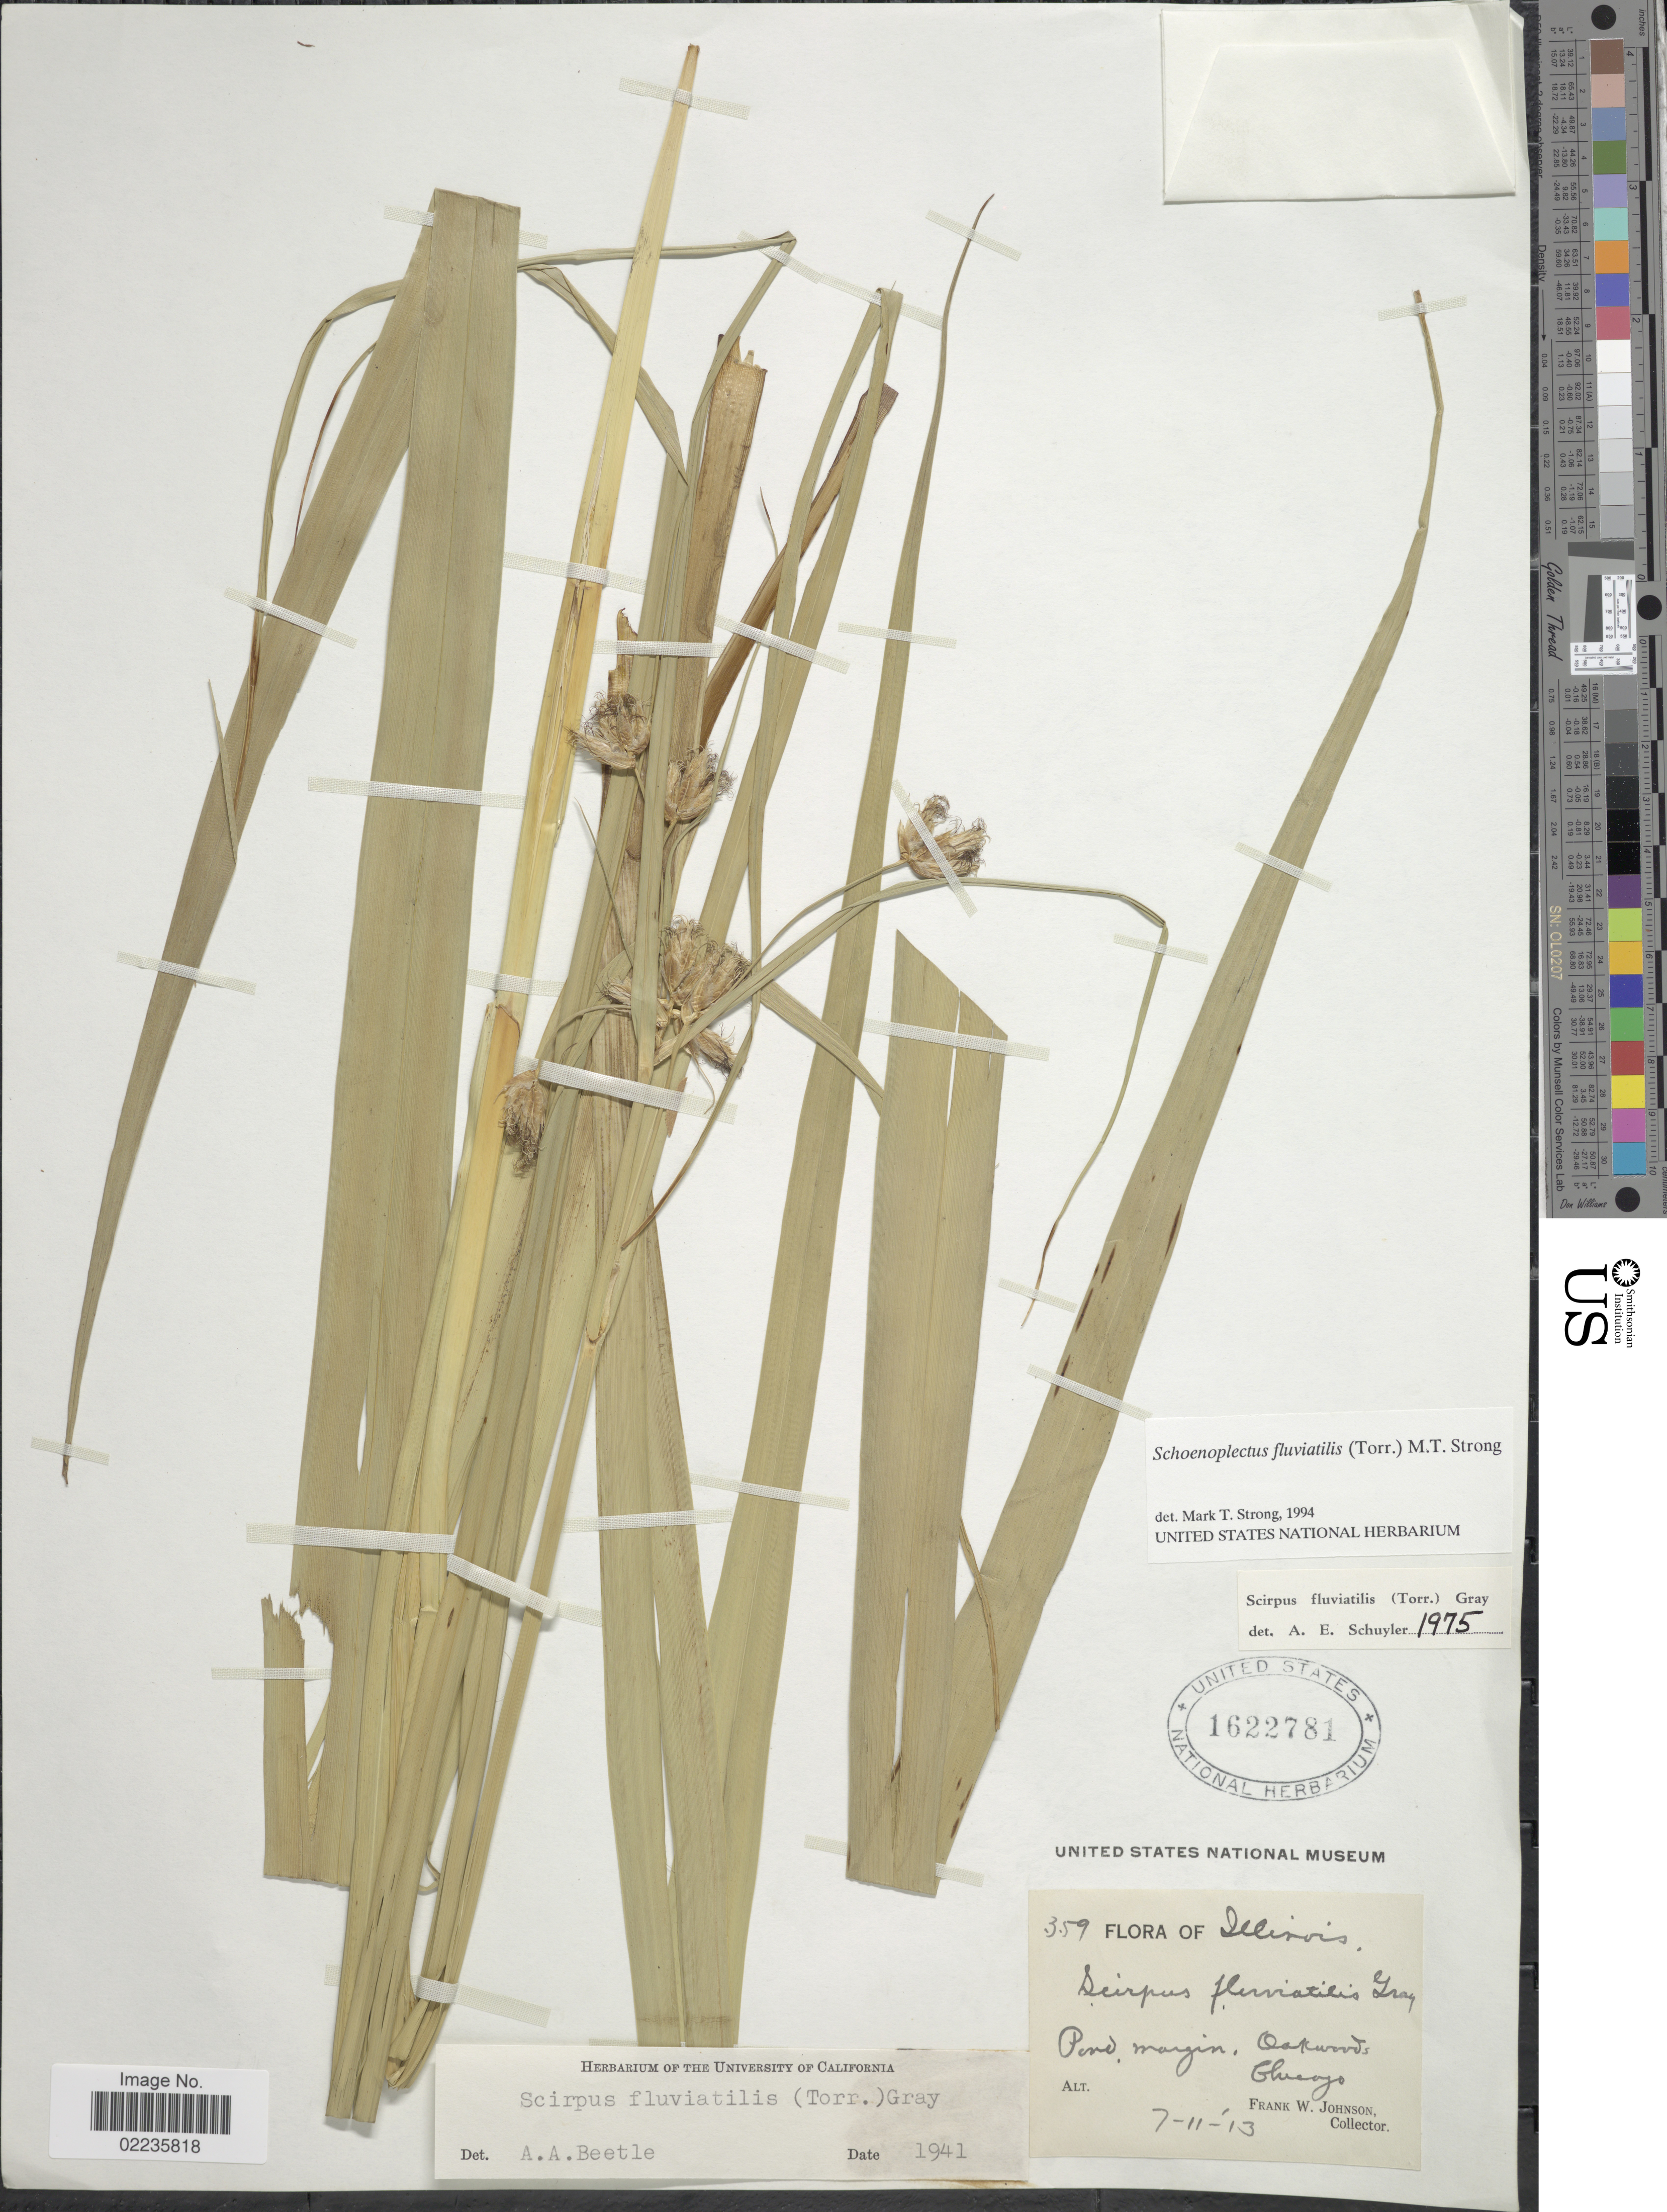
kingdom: Plantae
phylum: Tracheophyta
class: Liliopsida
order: Poales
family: Cyperaceae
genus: Bolboschoenus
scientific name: Bolboschoenus fluviatilis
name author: (Torr.) Soják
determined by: Strong, M. T., (US), Smithsonian Institution - National Museum of Natural History (UNITED STATES)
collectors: F. W. Johnson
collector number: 359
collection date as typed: Transcribed d/m/y: 11/7/13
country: United States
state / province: Illinois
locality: Pond, margin, Oakwoods Chicago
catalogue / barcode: US 1622781